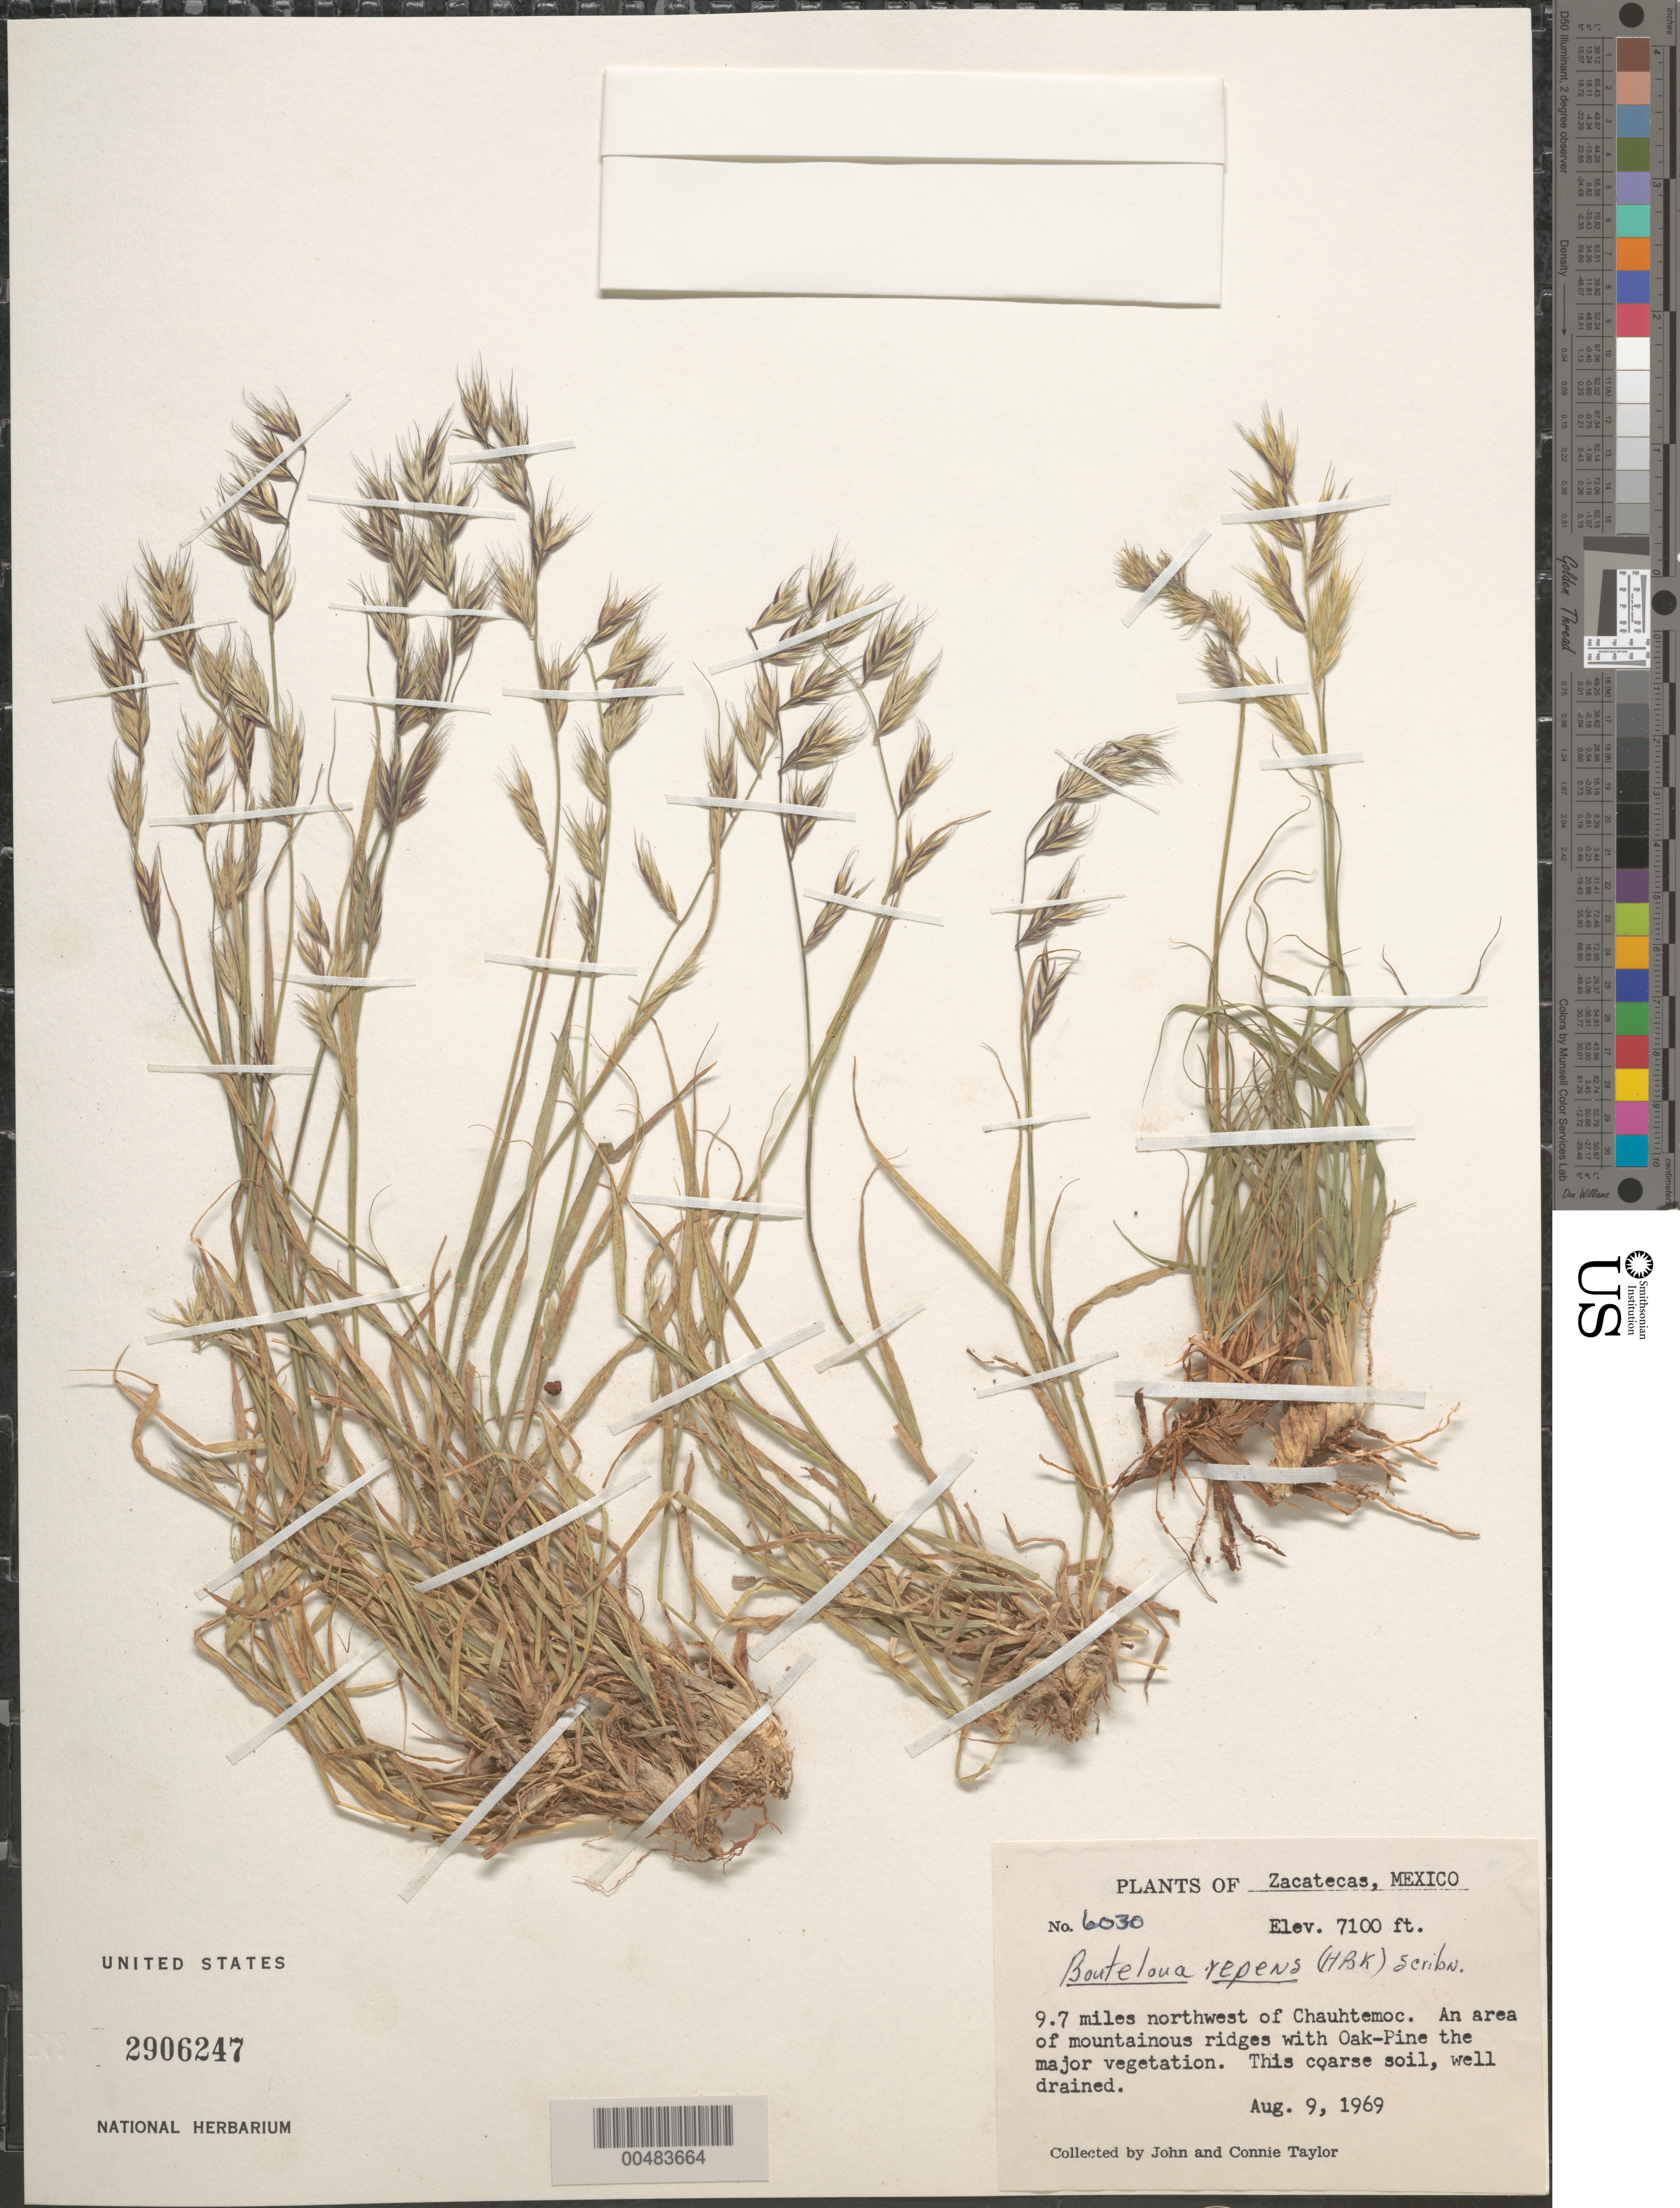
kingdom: Plantae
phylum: Tracheophyta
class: Liliopsida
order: Poales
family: Poaceae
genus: Bouteloua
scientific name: Bouteloua repens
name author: (Kunth) Scribn. & Merr.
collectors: J. Taylor & C. Taylor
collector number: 6030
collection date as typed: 9 Aug 1969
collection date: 1969-08-09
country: Mexico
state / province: Zacatecas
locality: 9.7 mi NW of Chauhtemoc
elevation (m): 2164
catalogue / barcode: US 2906247